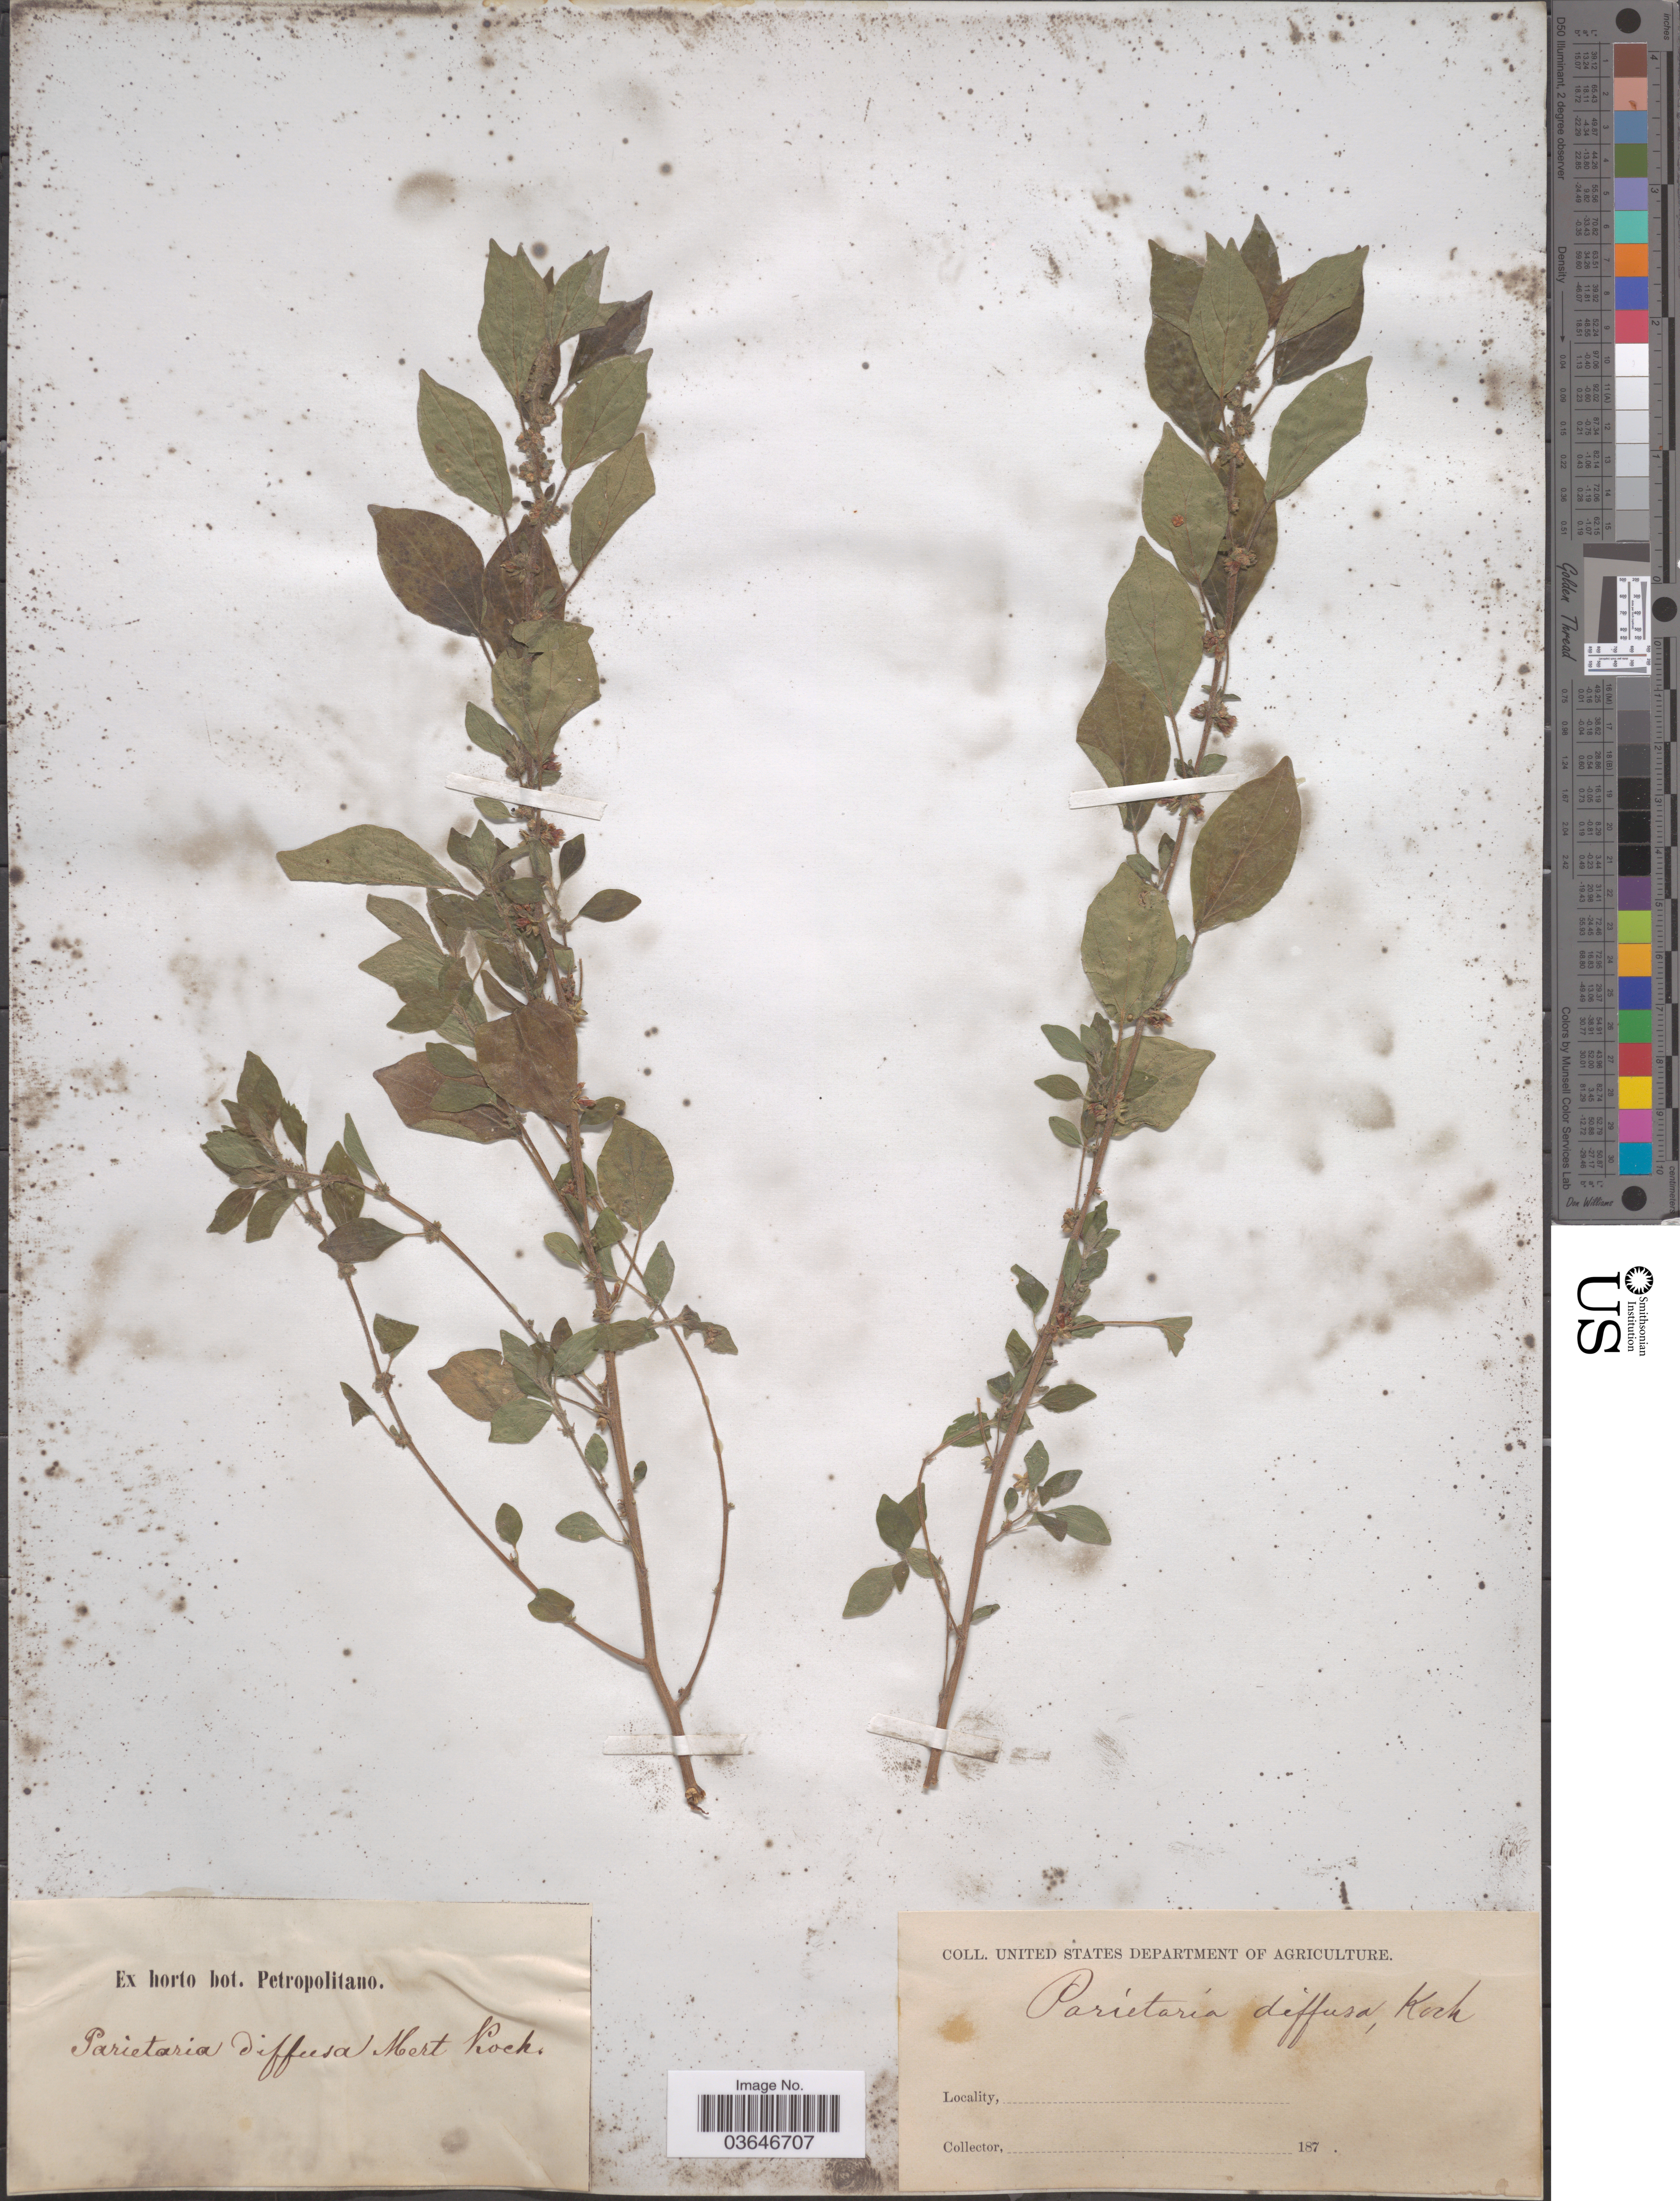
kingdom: Plantae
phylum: Tracheophyta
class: Magnoliopsida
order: Rosales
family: Urticaceae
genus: Parietaria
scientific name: Parietaria diffusa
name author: Mert. ex W.D.J. Koch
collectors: ex Horto Bot. Petropolitano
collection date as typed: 187